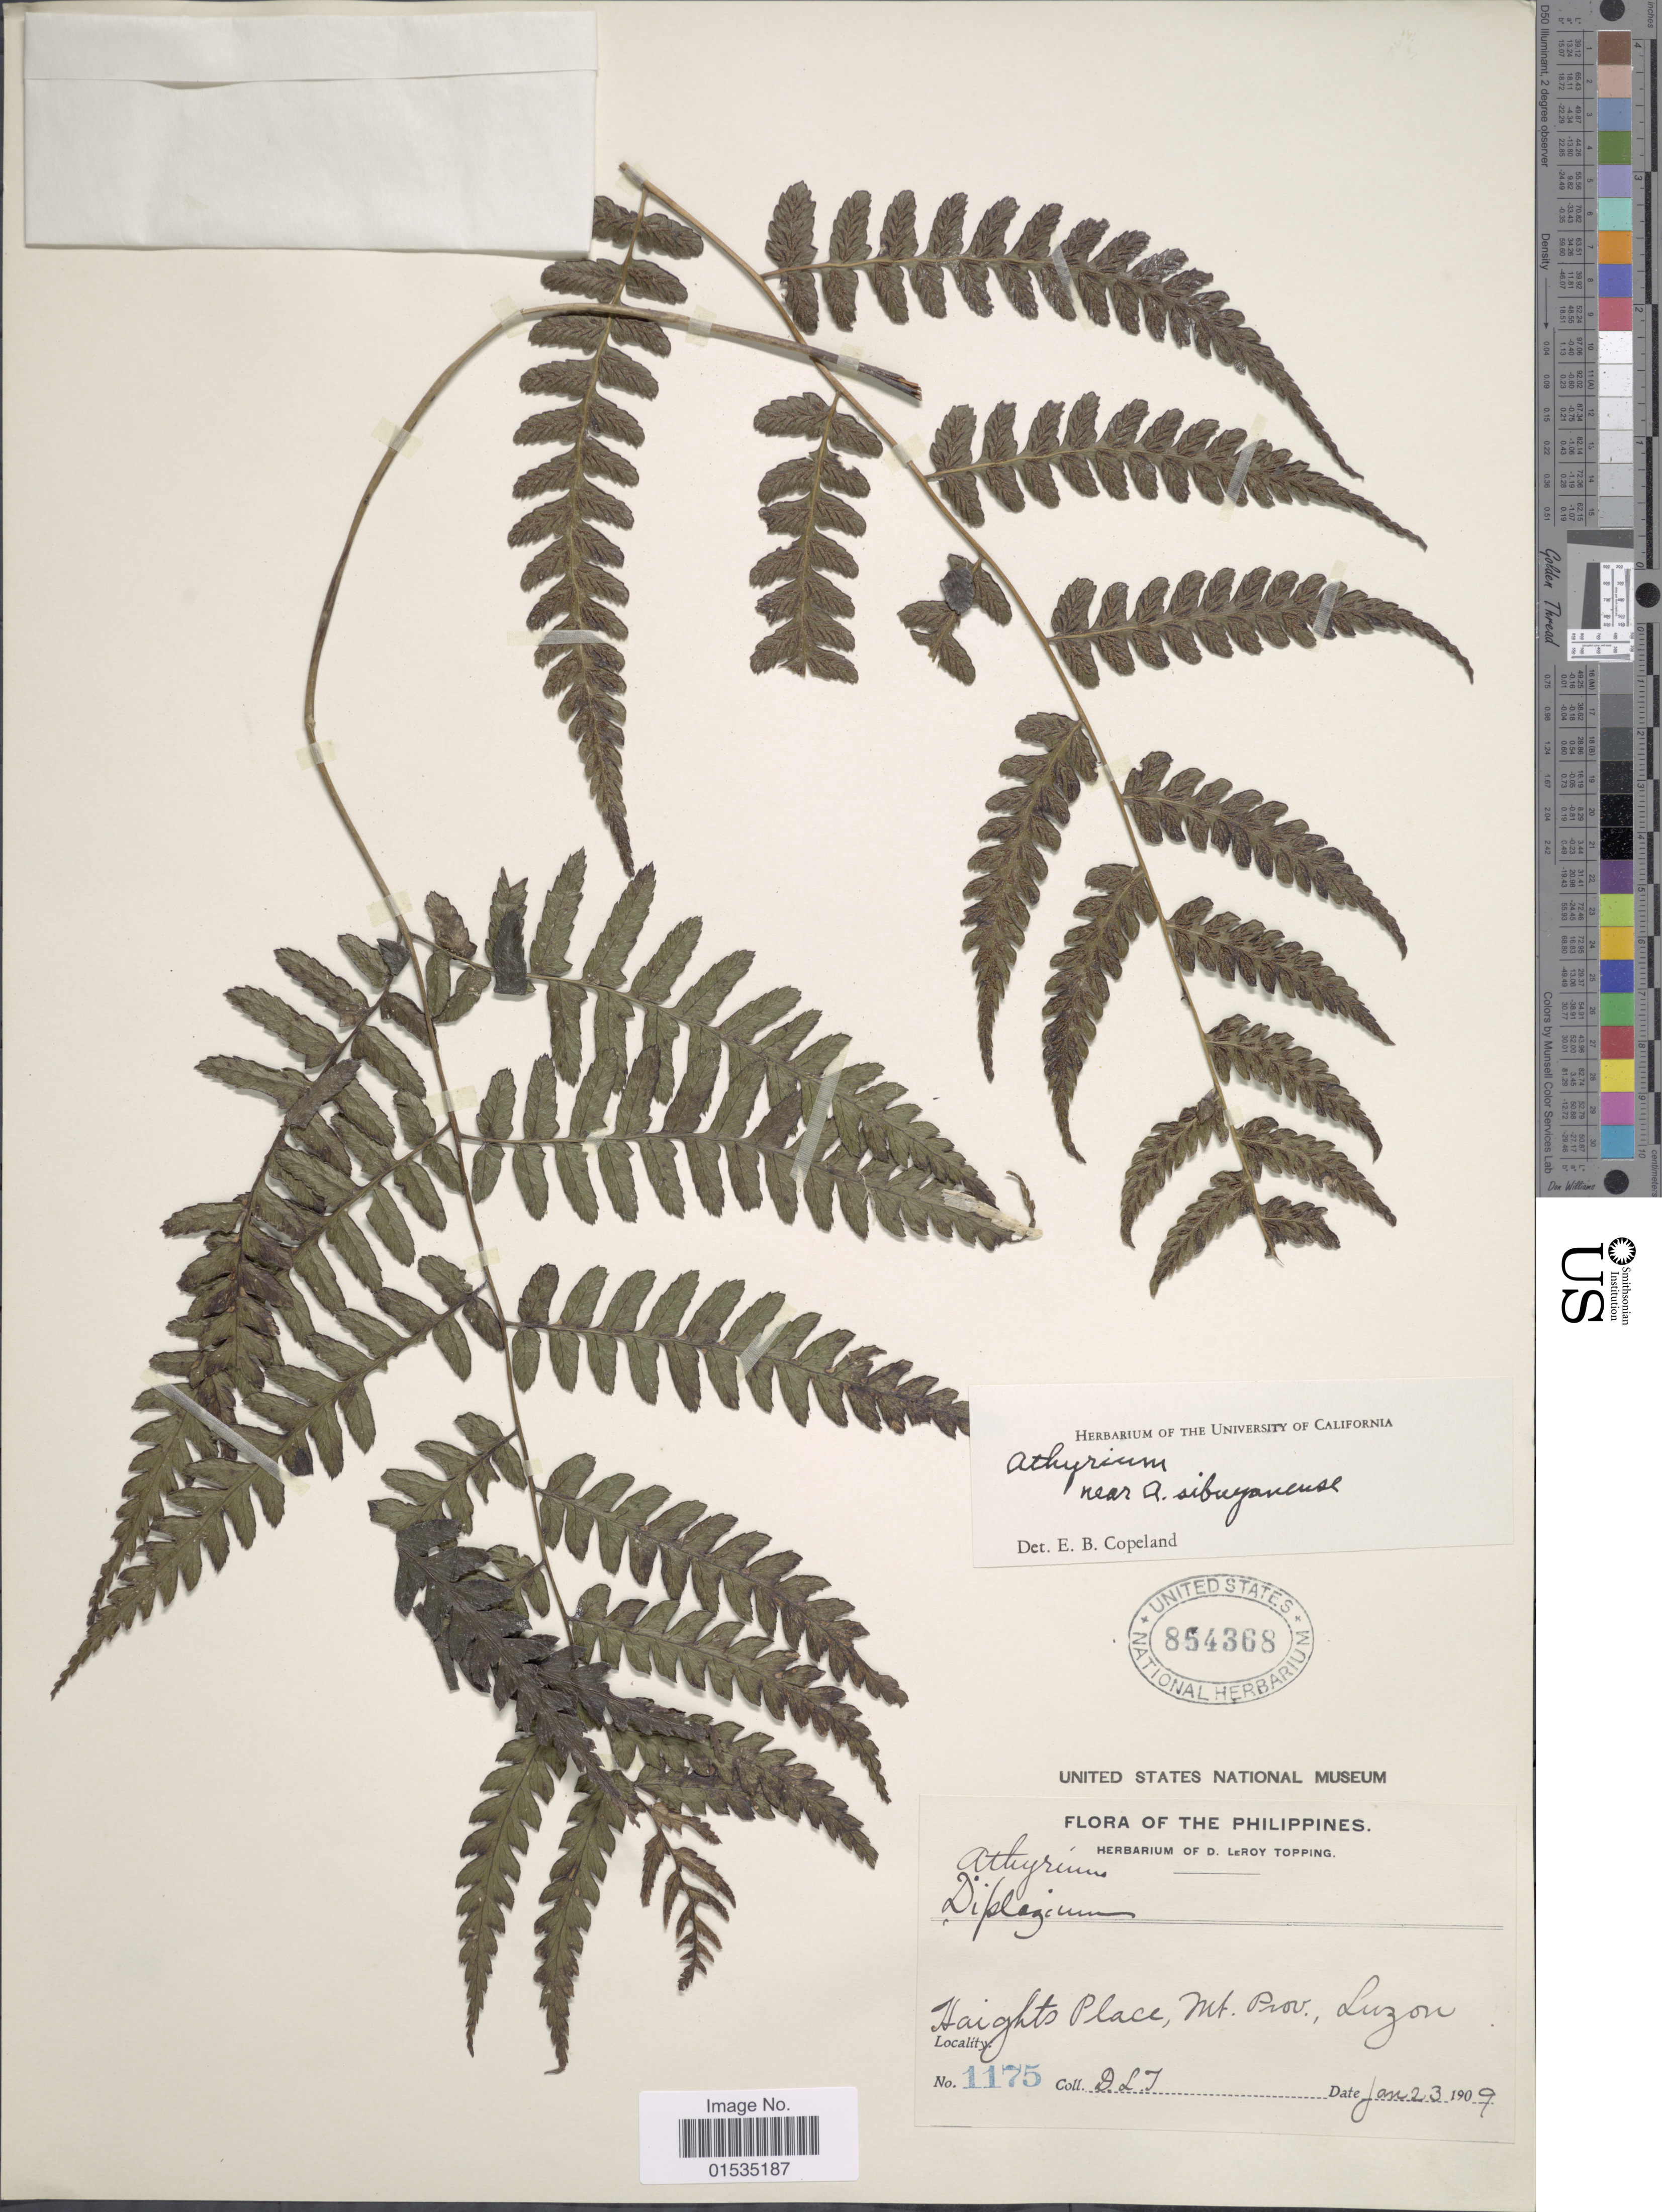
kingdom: Plantae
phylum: Tracheophyta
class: Polypodiopsida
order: Polypodiales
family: Athyriaceae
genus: Diplazium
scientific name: Diplazium sibuyanense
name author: (Copel.) Alderw.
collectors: D. L. Topping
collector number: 1175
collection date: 1909-01-23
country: Philippines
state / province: Cordillera (Administrative Region)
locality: Haights Place, Mt. Prov., Luzon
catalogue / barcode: US 854368